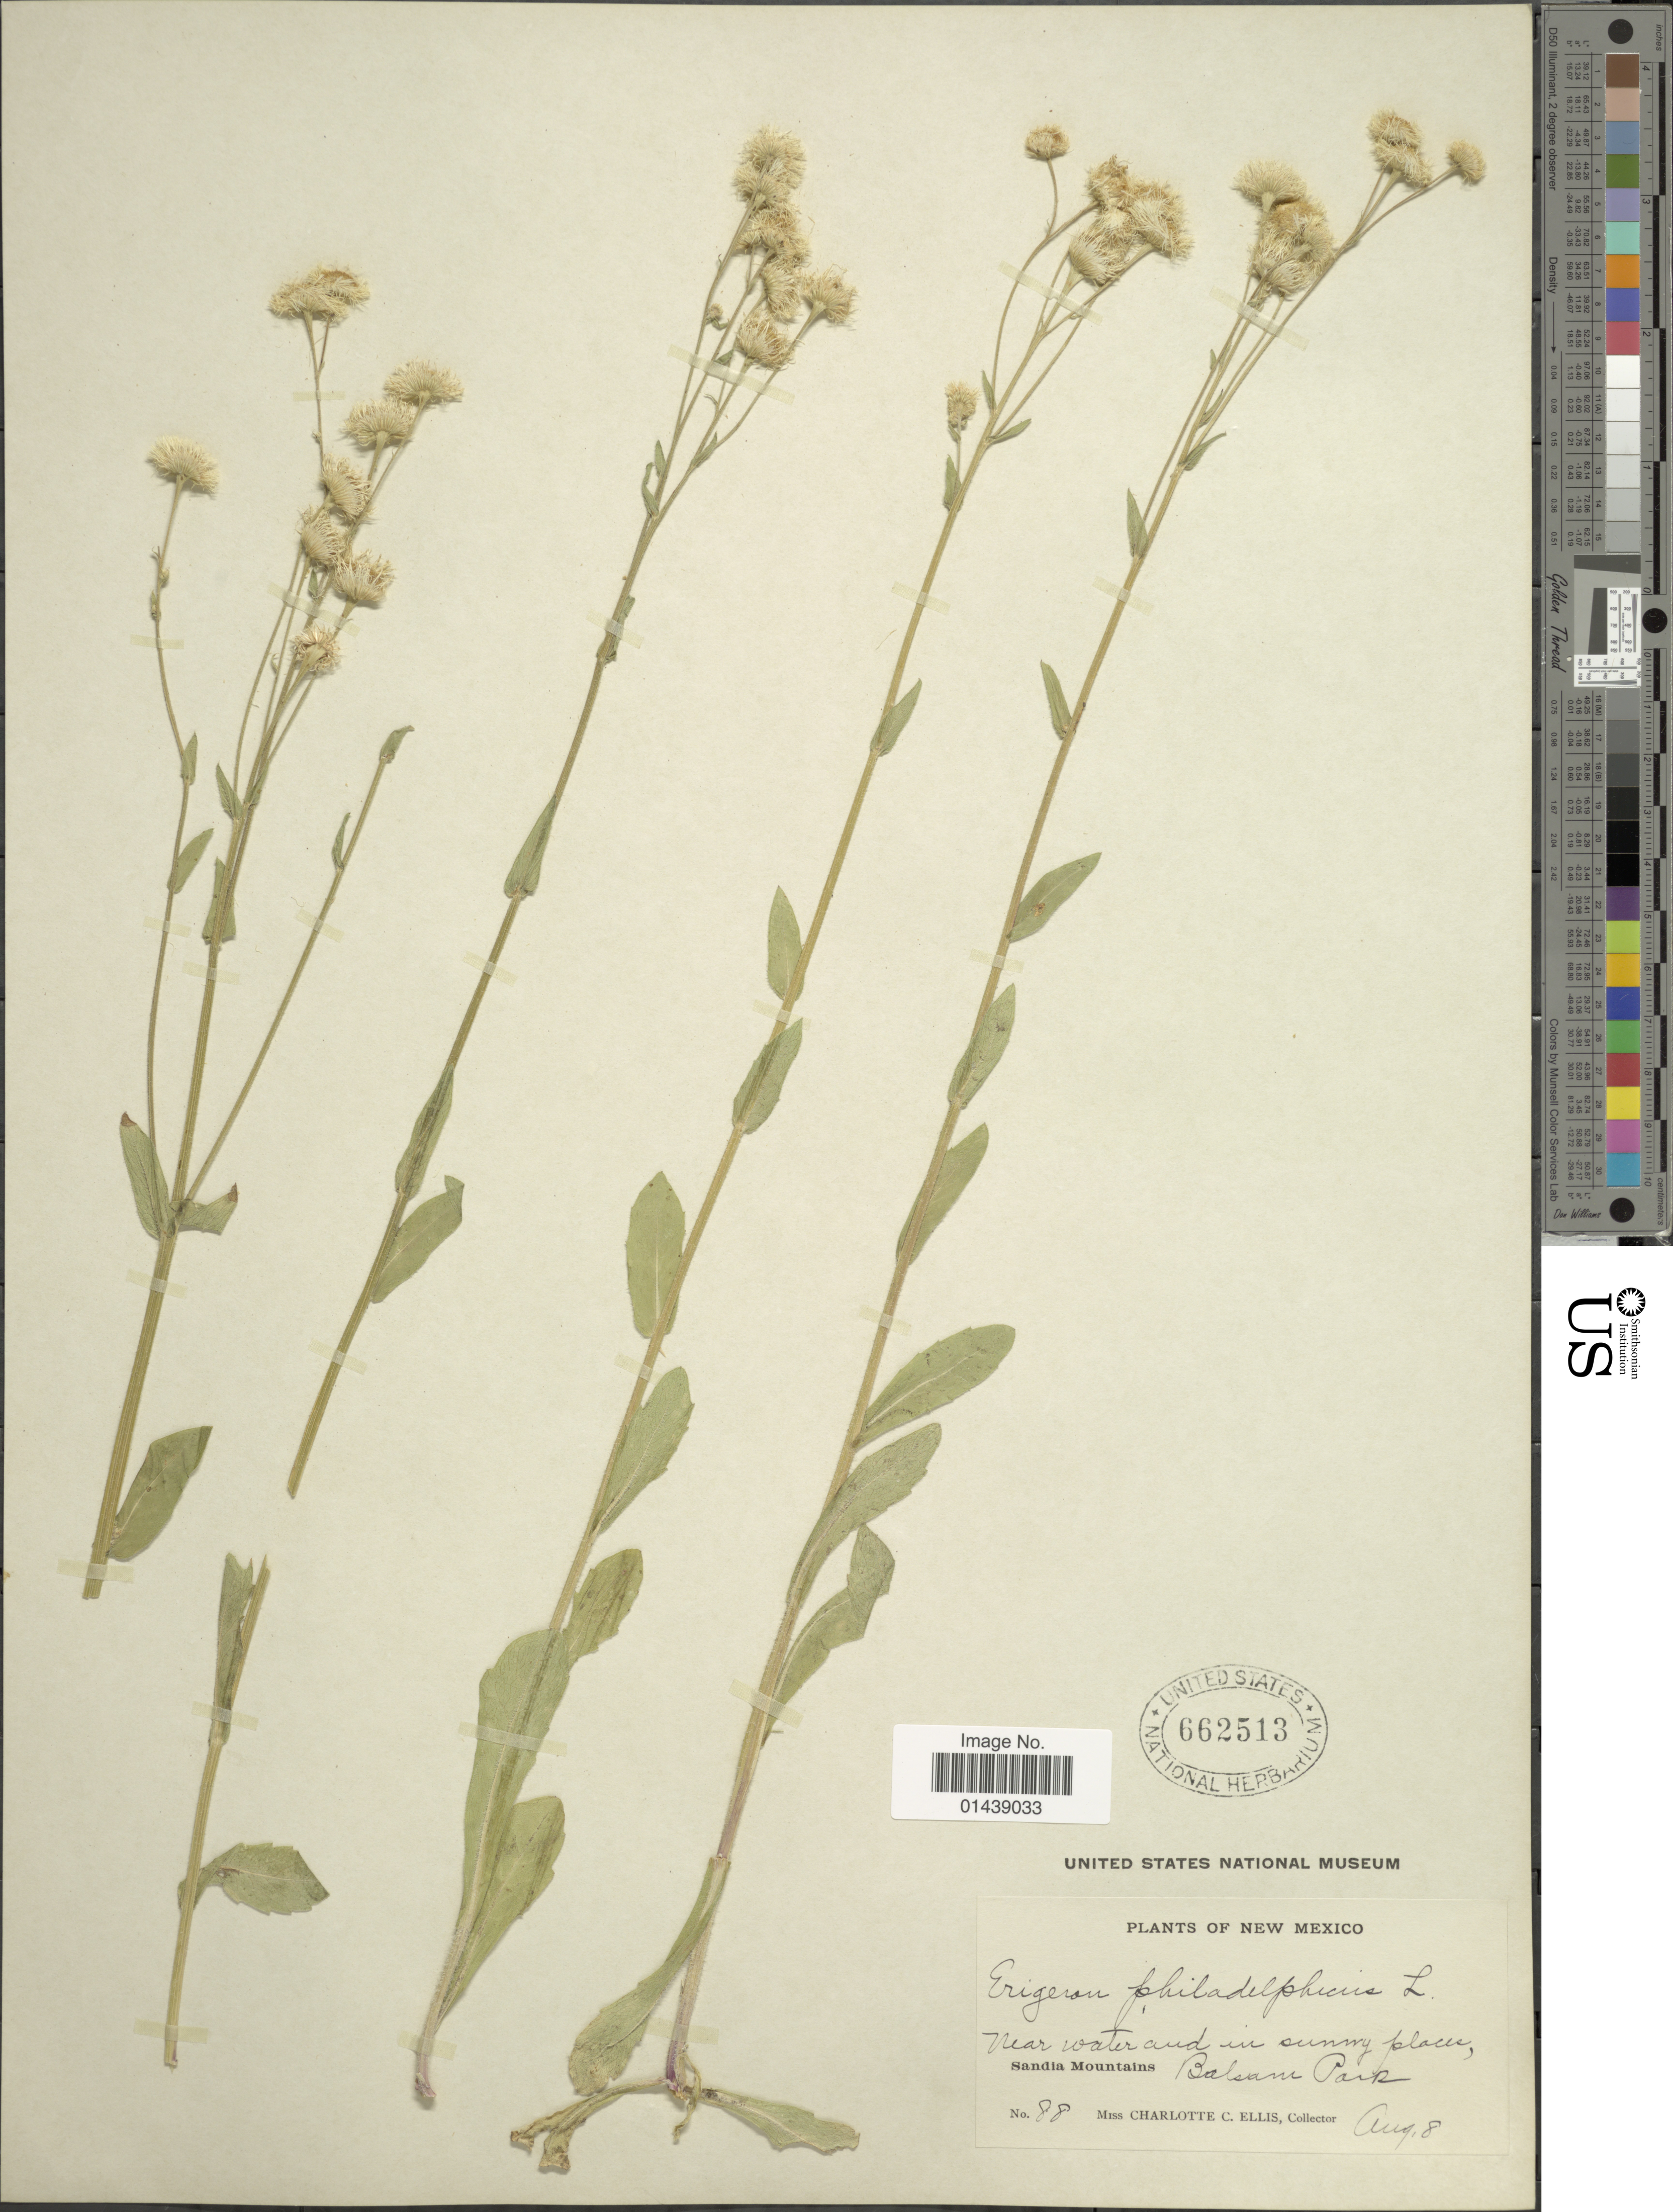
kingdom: Plantae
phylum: Tracheophyta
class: Magnoliopsida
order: Asterales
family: Asteraceae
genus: Erigeron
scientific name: Erigeron philadelphicus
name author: L.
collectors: C. C. Ellis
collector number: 88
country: United States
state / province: New Mexico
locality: Sandia Mountains. Balsam Park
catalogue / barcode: US 662513